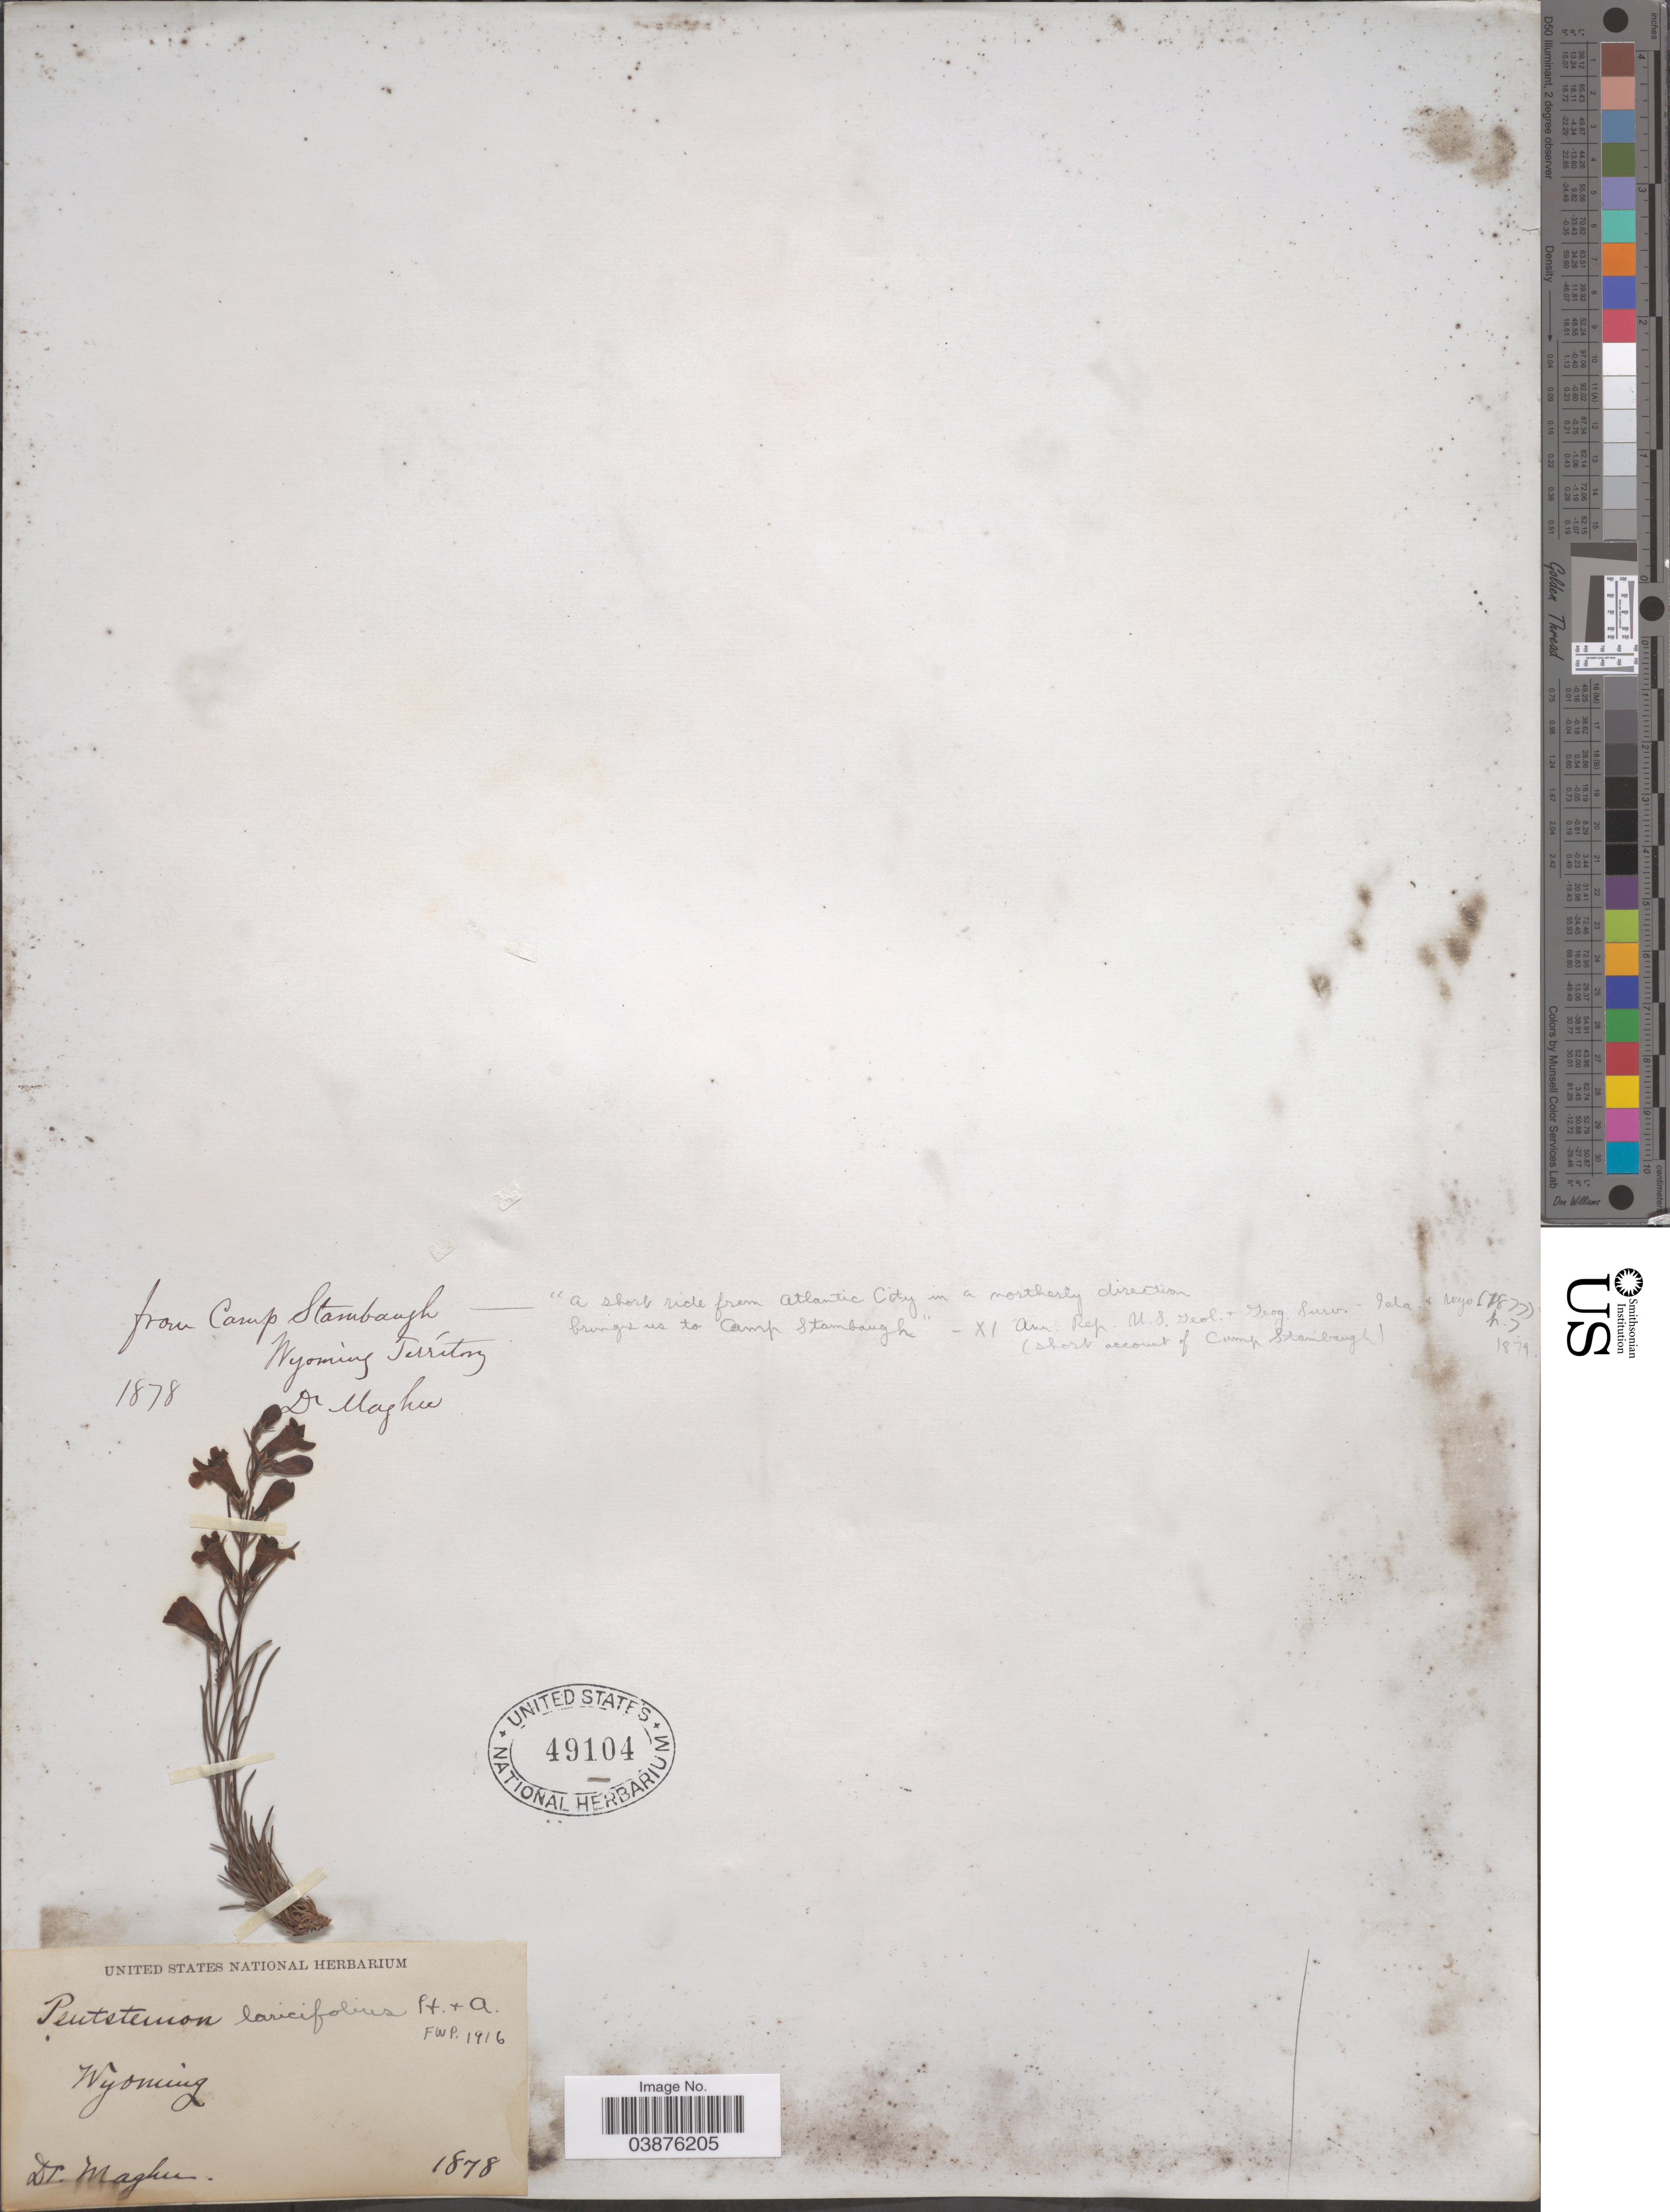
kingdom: Plantae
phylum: Tracheophyta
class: Magnoliopsida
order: Lamiales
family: Plantaginaceae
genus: Penstemon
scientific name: Penstemon laricifolius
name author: Hook. & Arn.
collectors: Maghu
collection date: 1878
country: United States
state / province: Wyoming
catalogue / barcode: US 49104